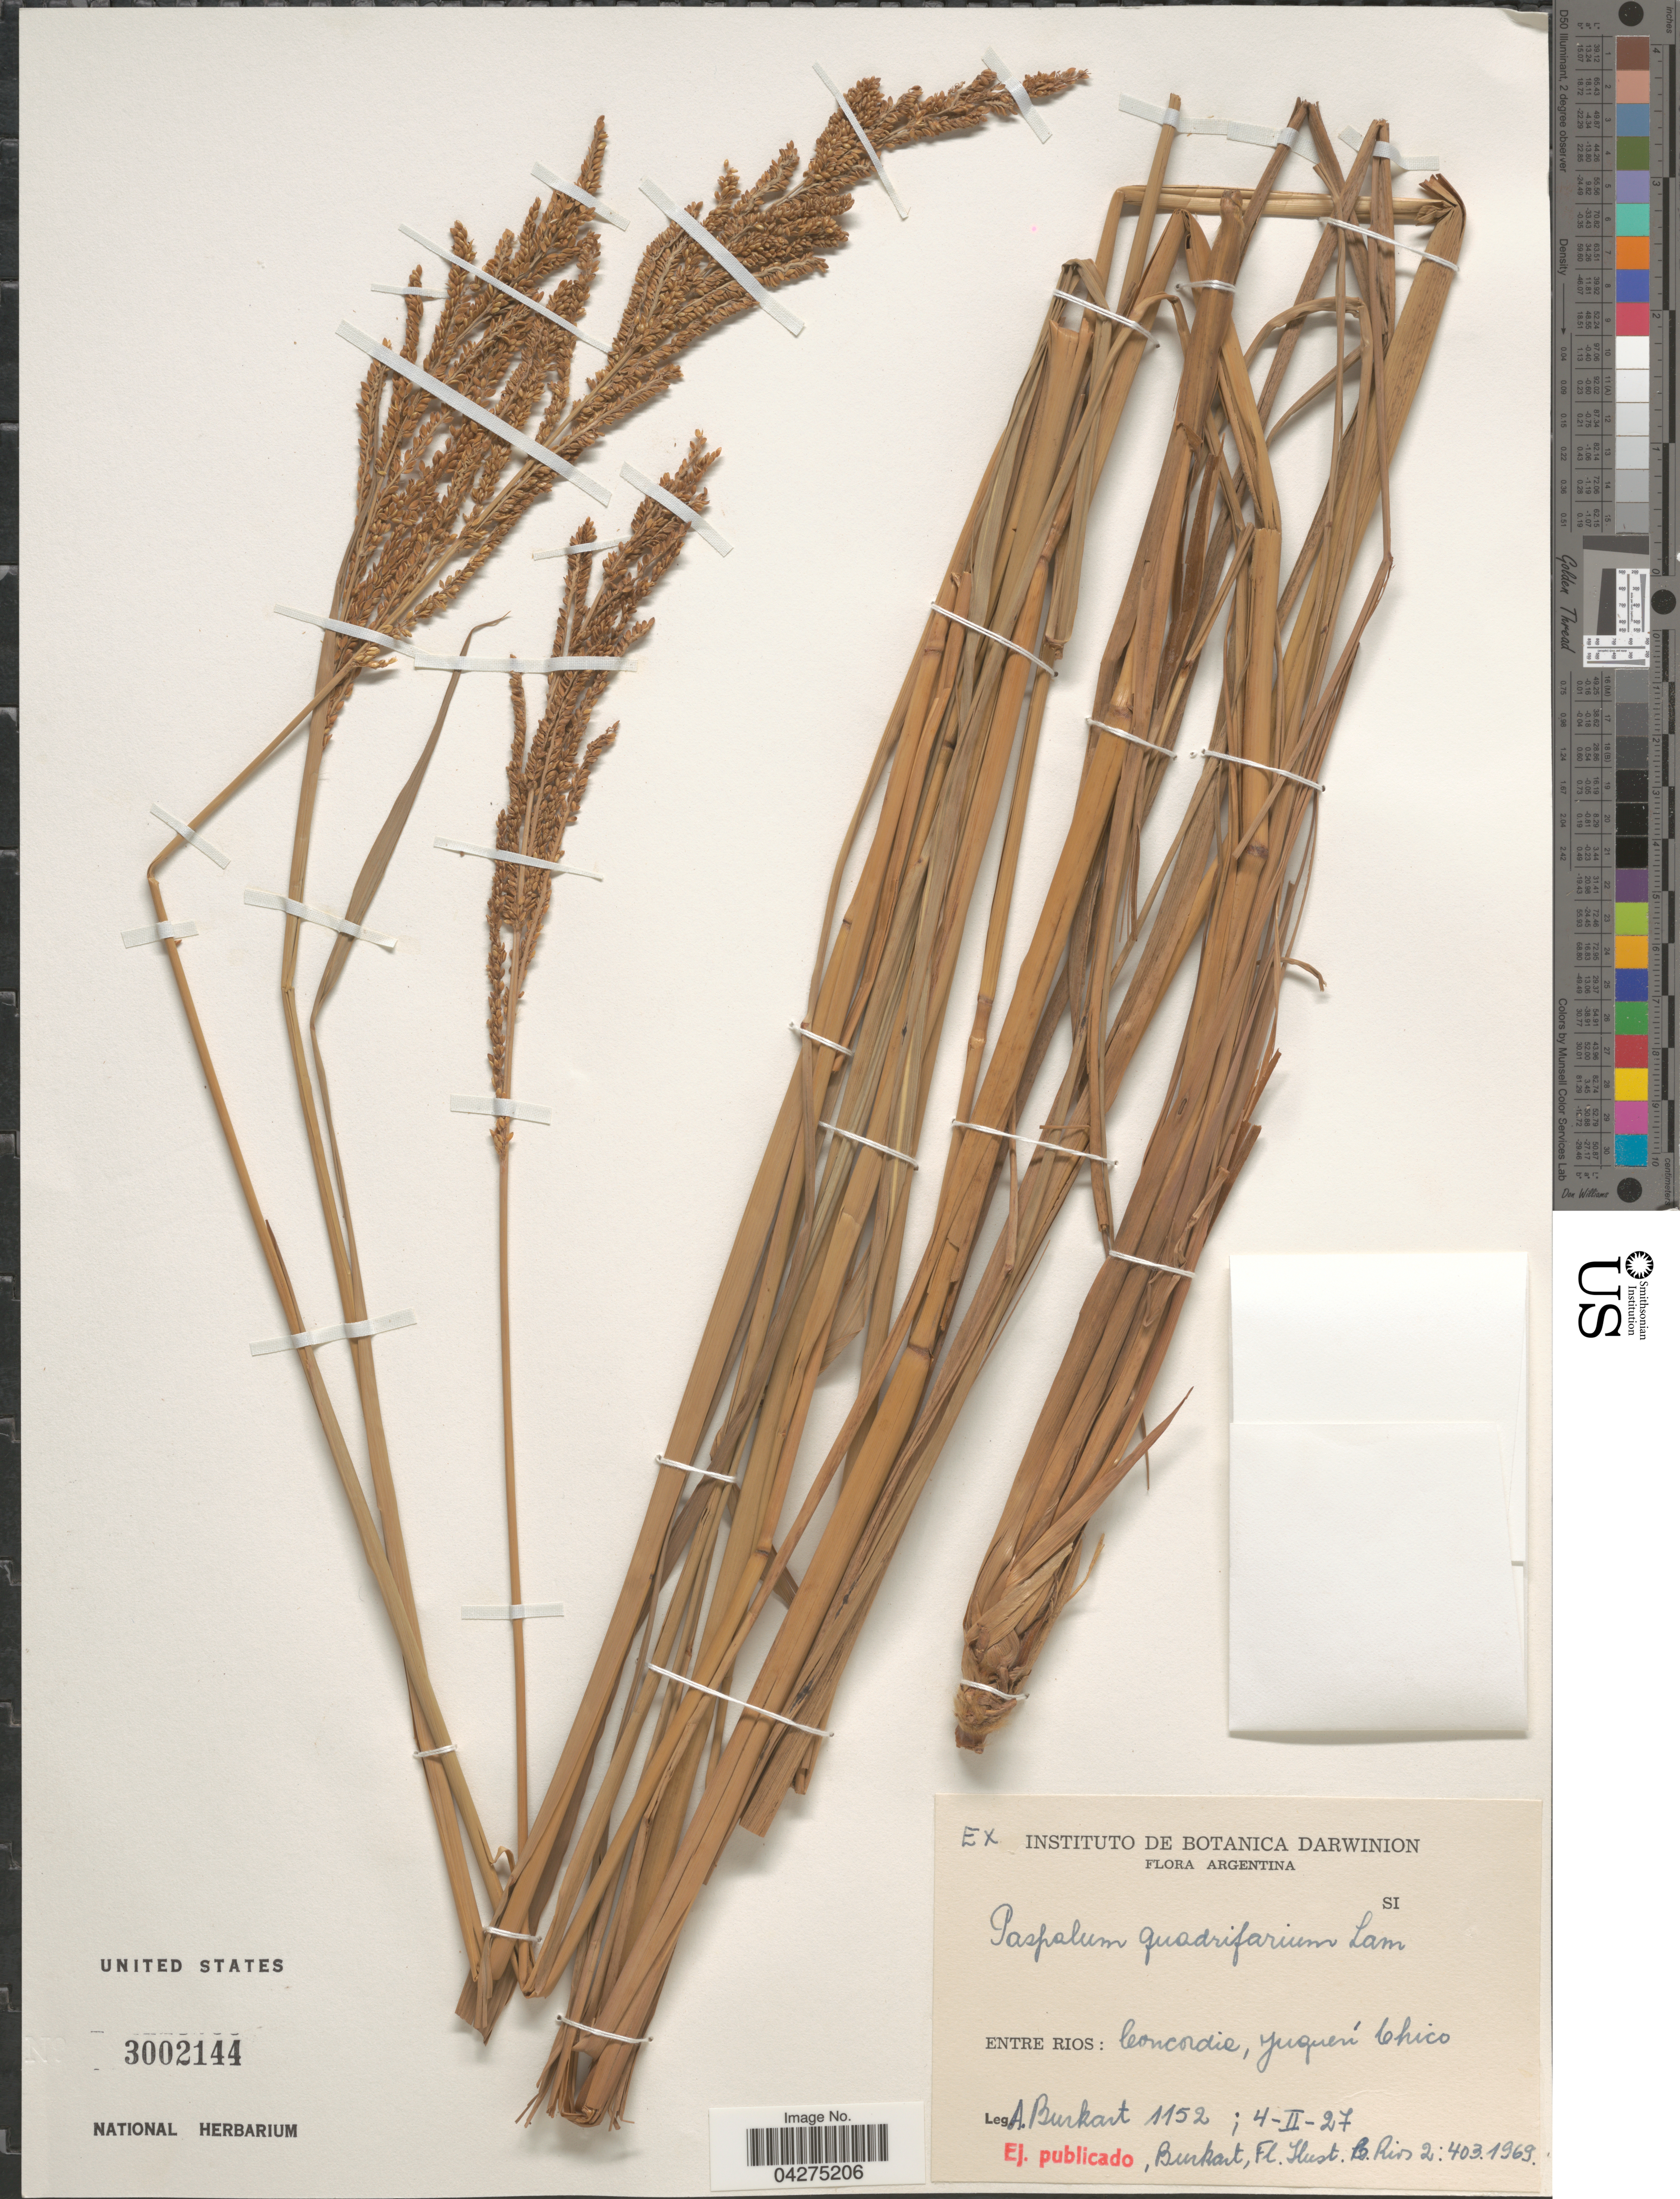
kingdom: Plantae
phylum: Tracheophyta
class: Liliopsida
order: Poales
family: Poaceae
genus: Paspalum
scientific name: Paspalum quadrifarium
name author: Lam.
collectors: A. E. Burkart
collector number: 1152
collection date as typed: Transcribed d/m/y: 4/2/27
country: Argentina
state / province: Entre Rios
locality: Concordia, Juquerí Chico.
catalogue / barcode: US 3002144